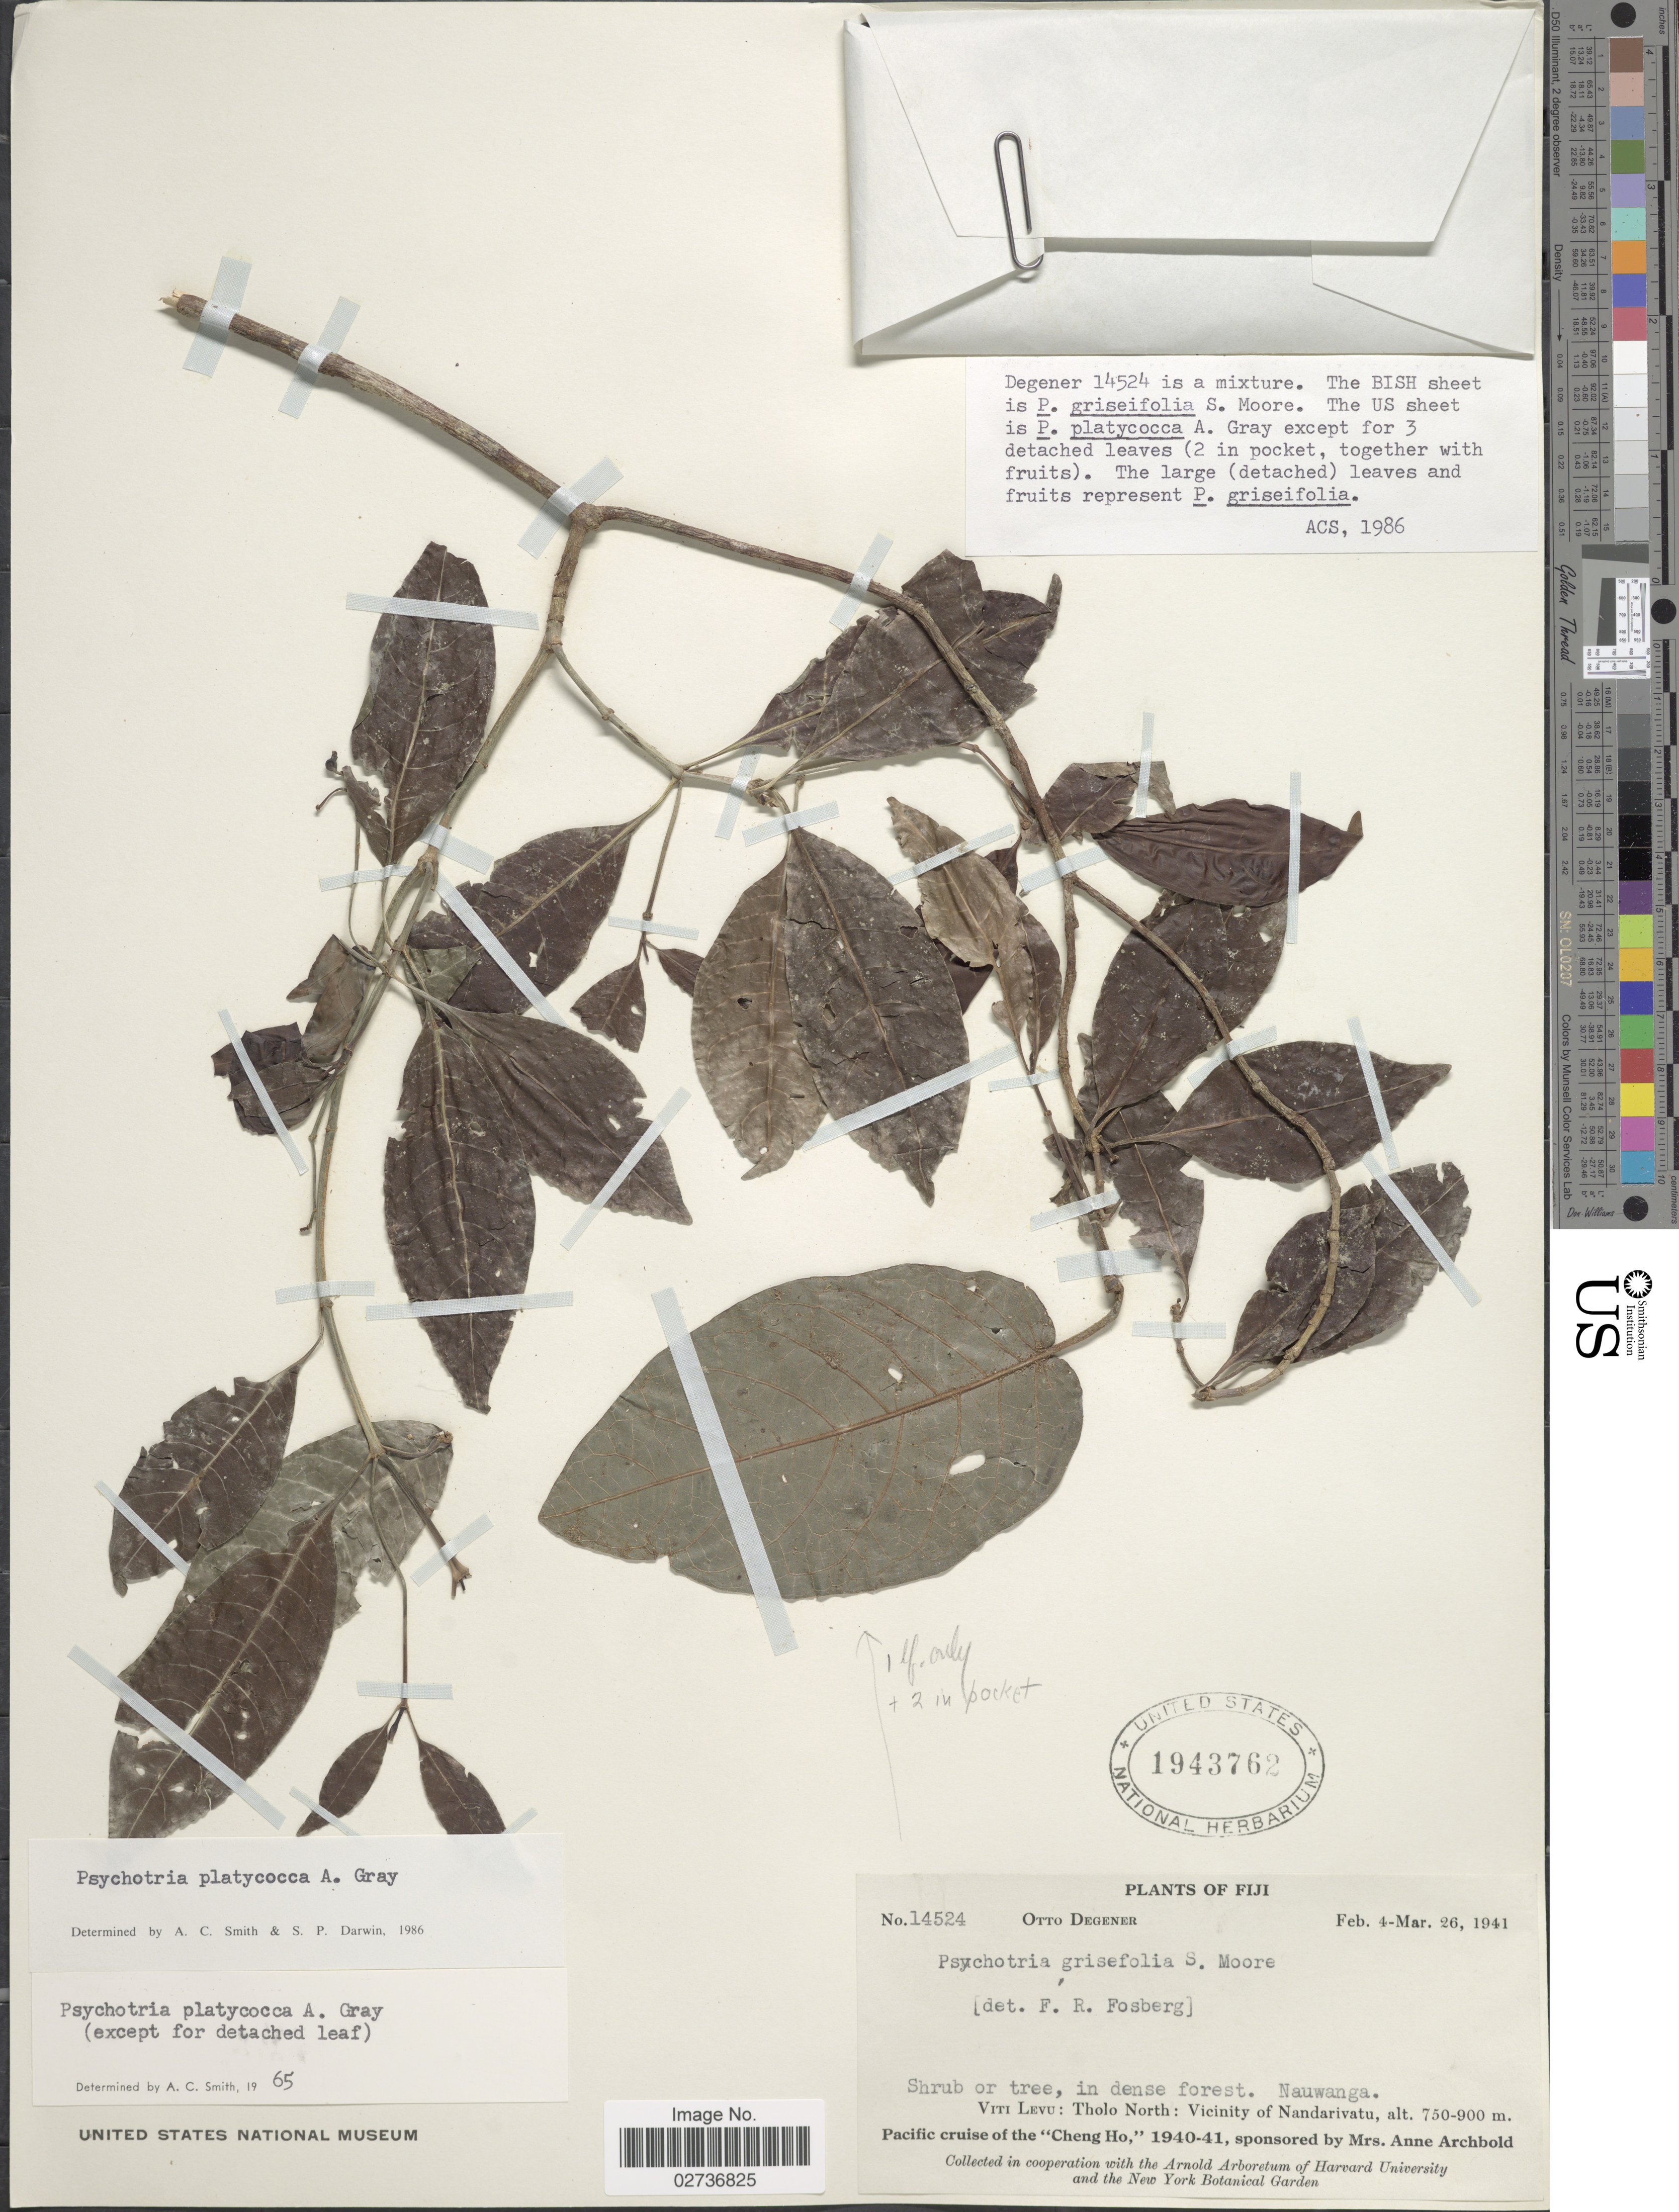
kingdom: Plantae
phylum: Tracheophyta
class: Magnoliopsida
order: Gentianales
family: Rubiaceae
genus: Psychotria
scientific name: Psychotria platycocca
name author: A. Gray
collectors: O. Degener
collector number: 14524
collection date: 1941-02-04/1941-03-26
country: Fiji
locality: Viti Levu: Tholo North: Vicinity of Nandarivatu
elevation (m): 750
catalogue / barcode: US 1943762